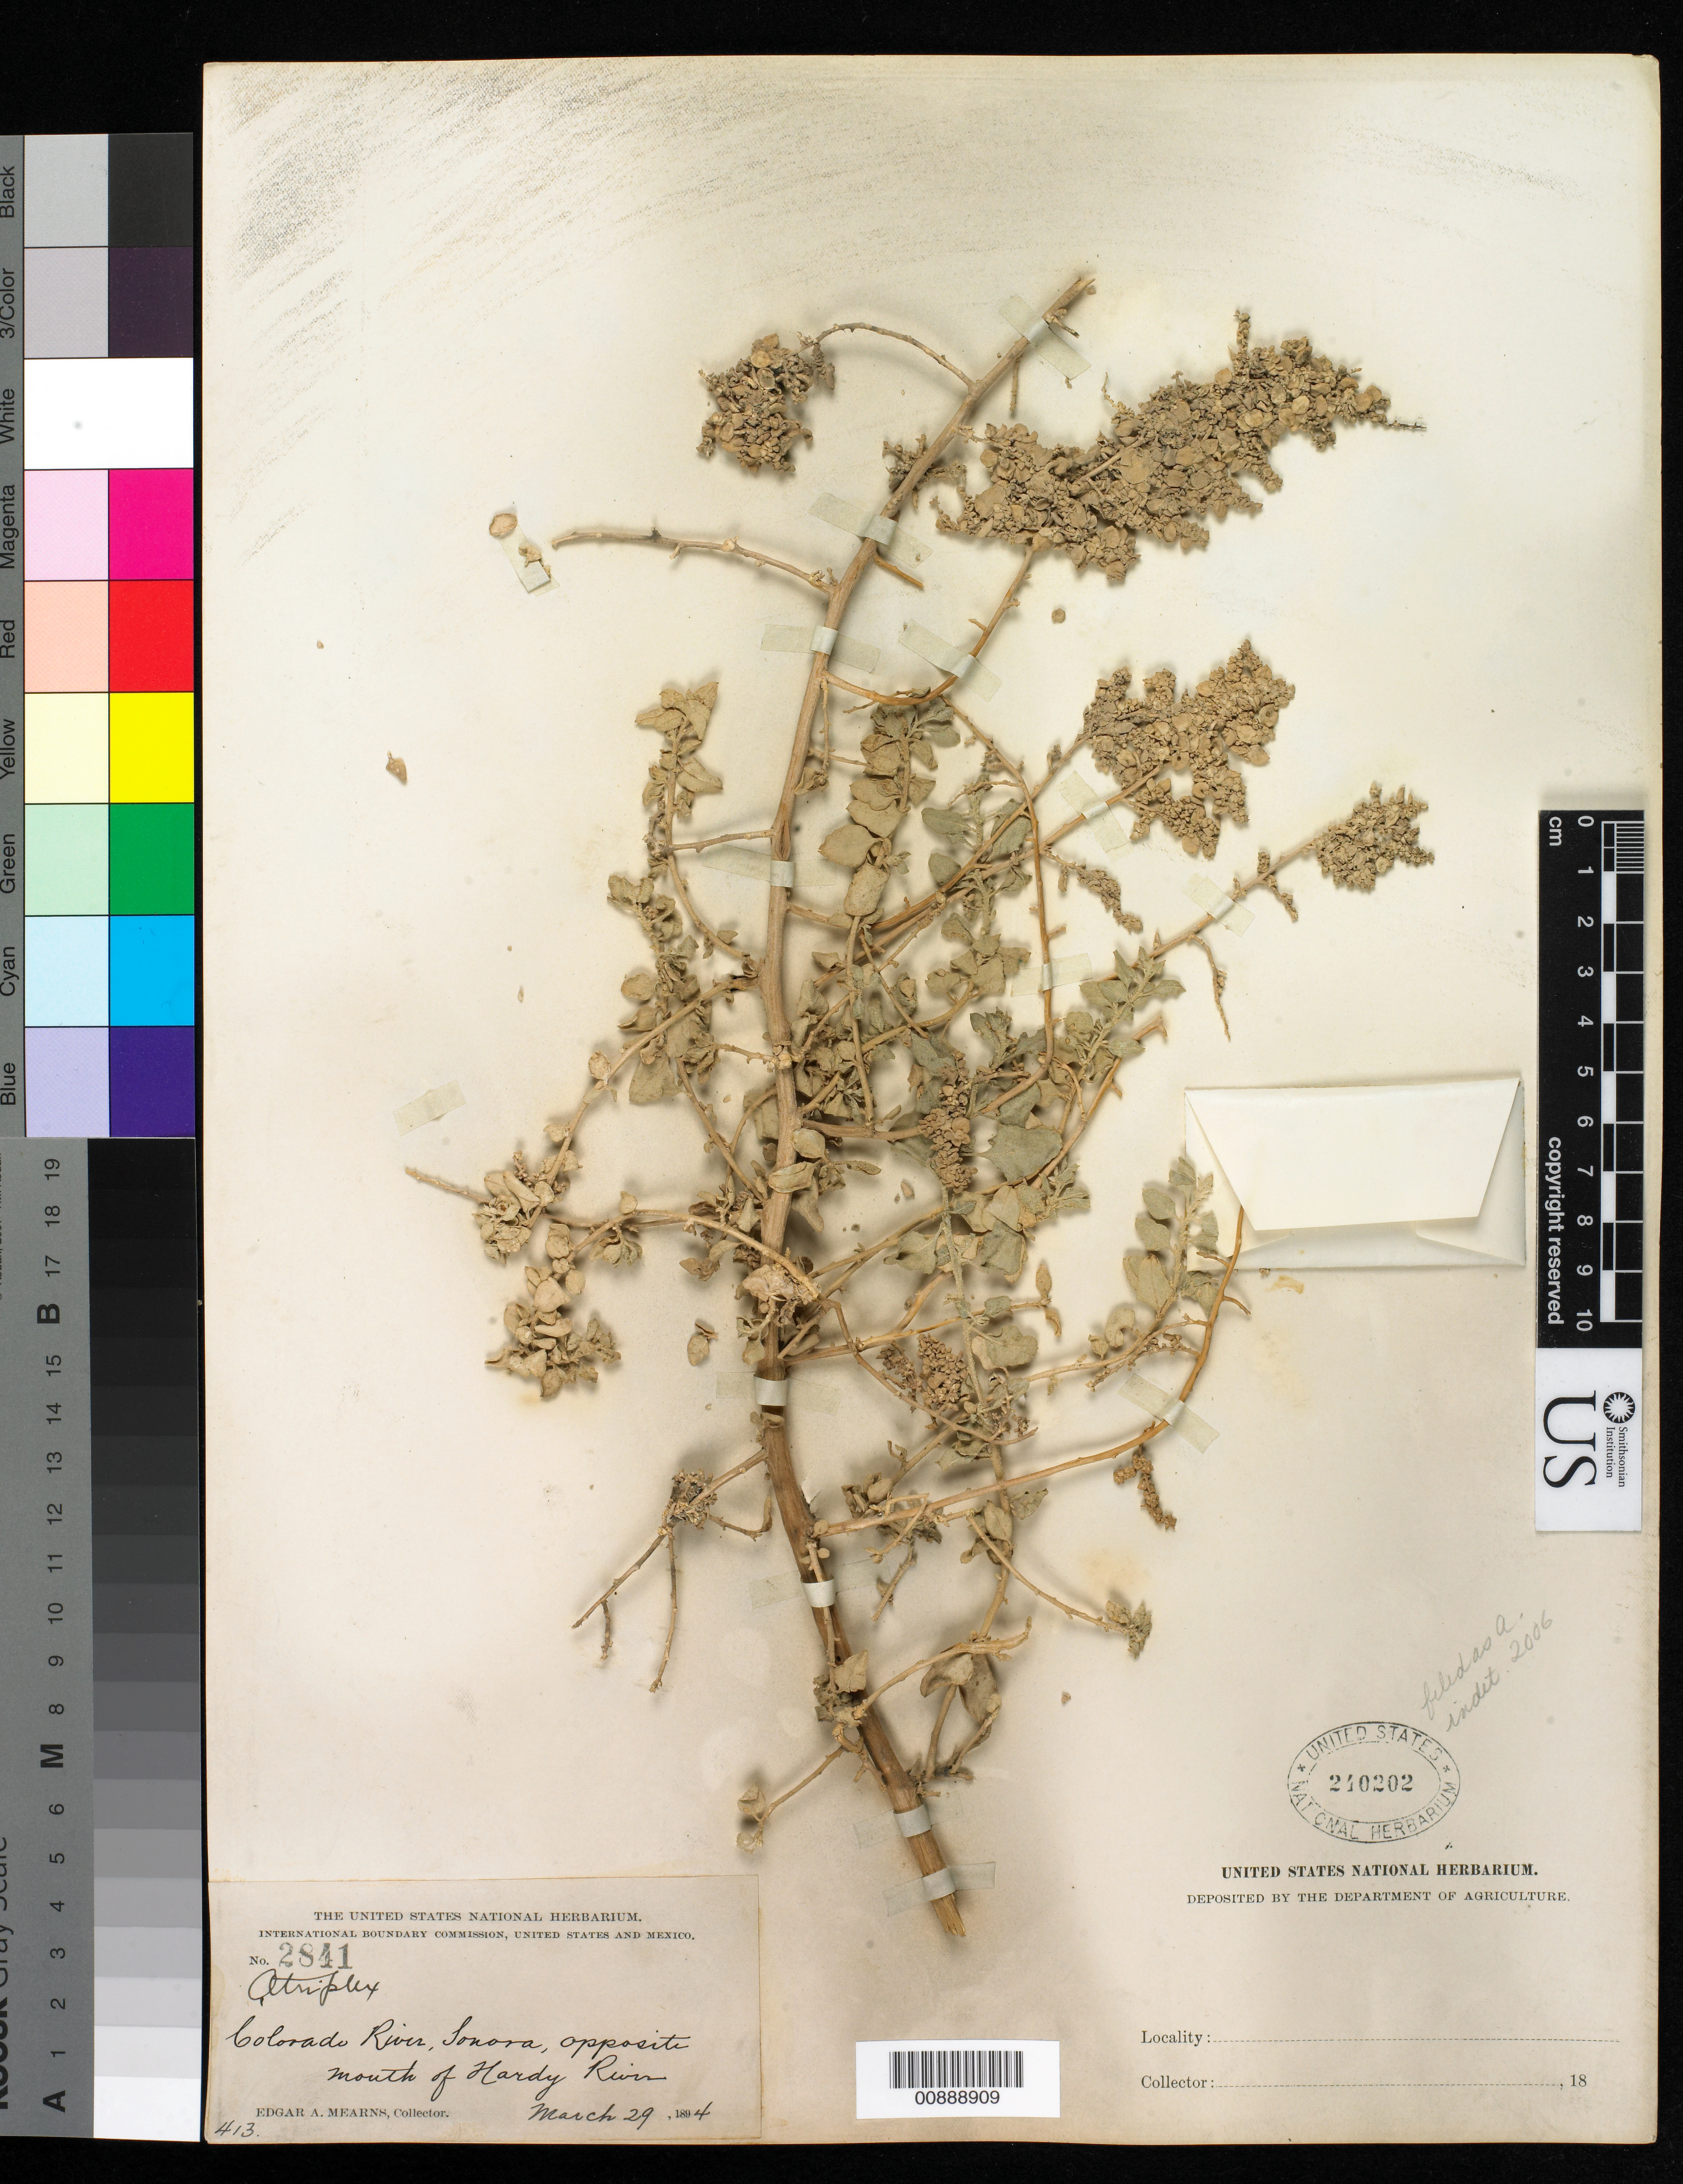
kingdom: Plantae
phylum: Tracheophyta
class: Magnoliopsida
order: Caryophyllales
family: Amaranthaceae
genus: Atriplex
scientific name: Atriplex sp.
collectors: E. A. Mearns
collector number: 2841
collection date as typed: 29 Mar 1894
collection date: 1894-03-29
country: Mexico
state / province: Sonora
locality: Colorado River, Sonora, opposite mouth of Hardy River.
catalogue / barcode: US 240202